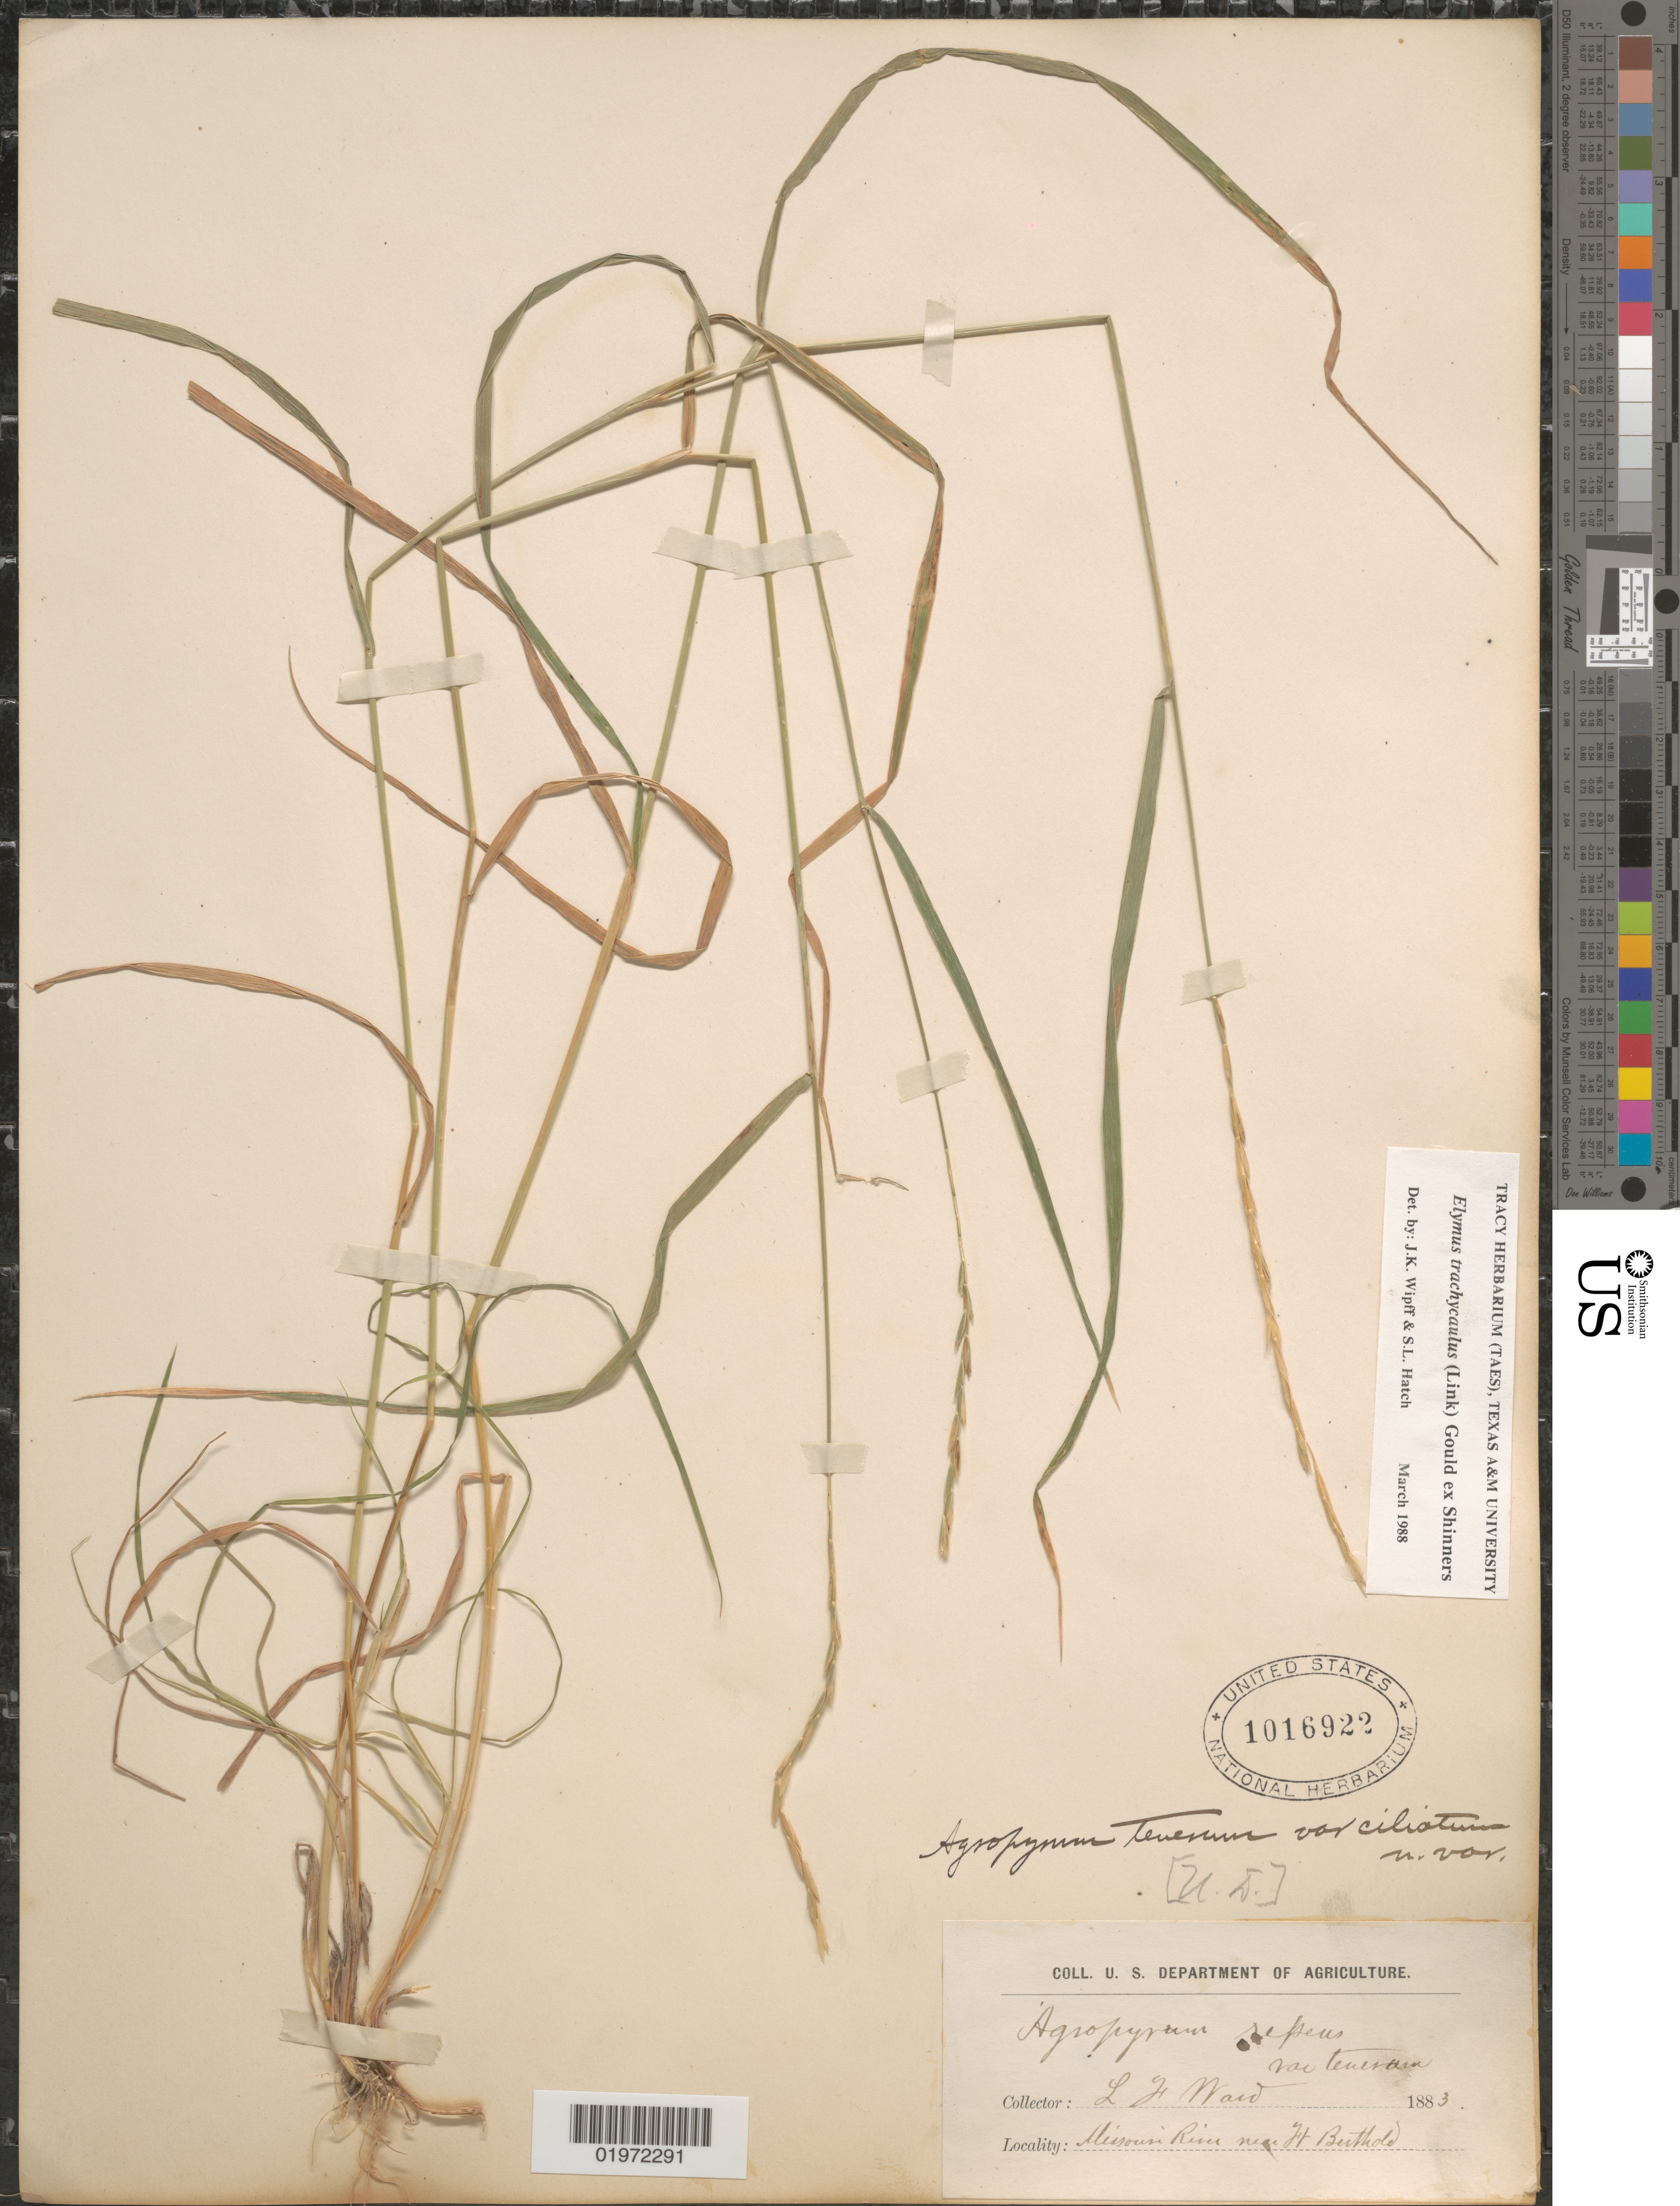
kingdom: Plantae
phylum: Tracheophyta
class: Liliopsida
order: Poales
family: Poaceae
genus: Elymus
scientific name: Elymus trachycaulus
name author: (Link) Gould ex Shinners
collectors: L. H. Ward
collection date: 1883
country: United States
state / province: North Dakota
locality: Missouri River near Ft. Berthold.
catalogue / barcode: US 1016922